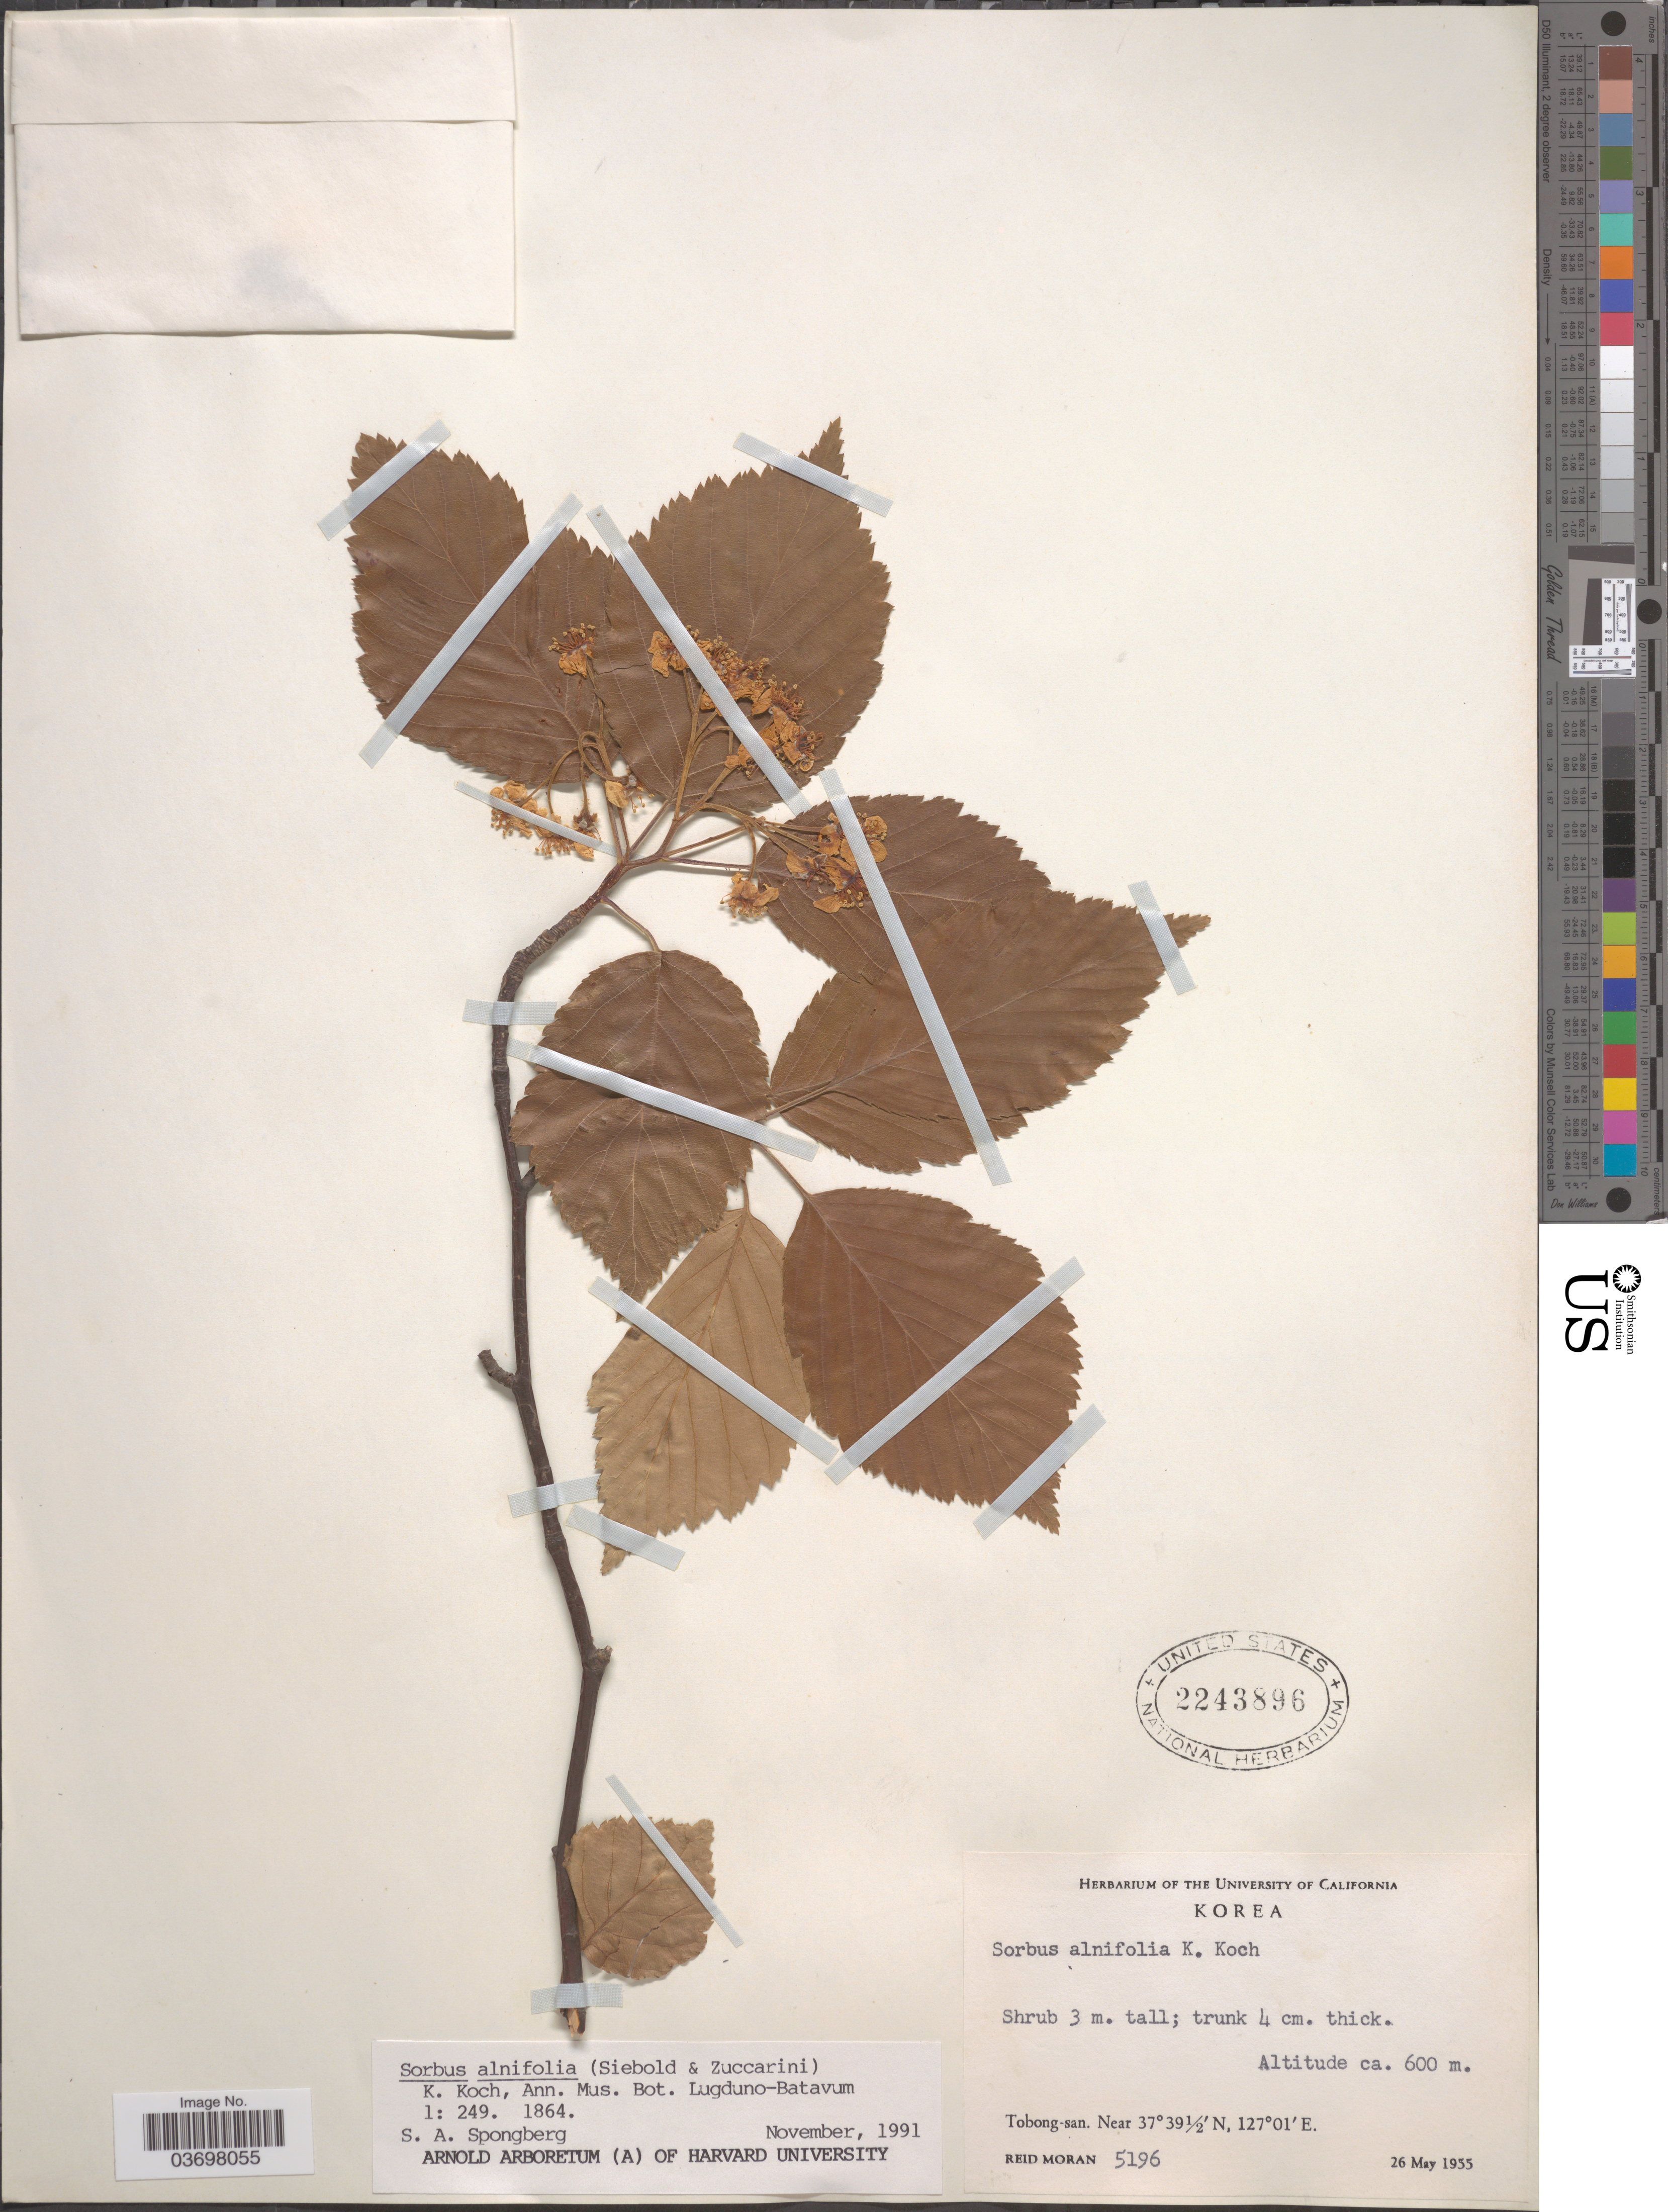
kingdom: Plantae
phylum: Tracheophyta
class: Magnoliopsida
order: Rosales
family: Rosaceae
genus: Sorbus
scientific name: Sorbus alnifolia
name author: (Siebold & Zucc.) K. Koch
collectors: R. V. Moran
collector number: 5196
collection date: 1955-05-26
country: South Korea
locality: Tobong-san.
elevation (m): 600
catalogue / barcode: US 2243896